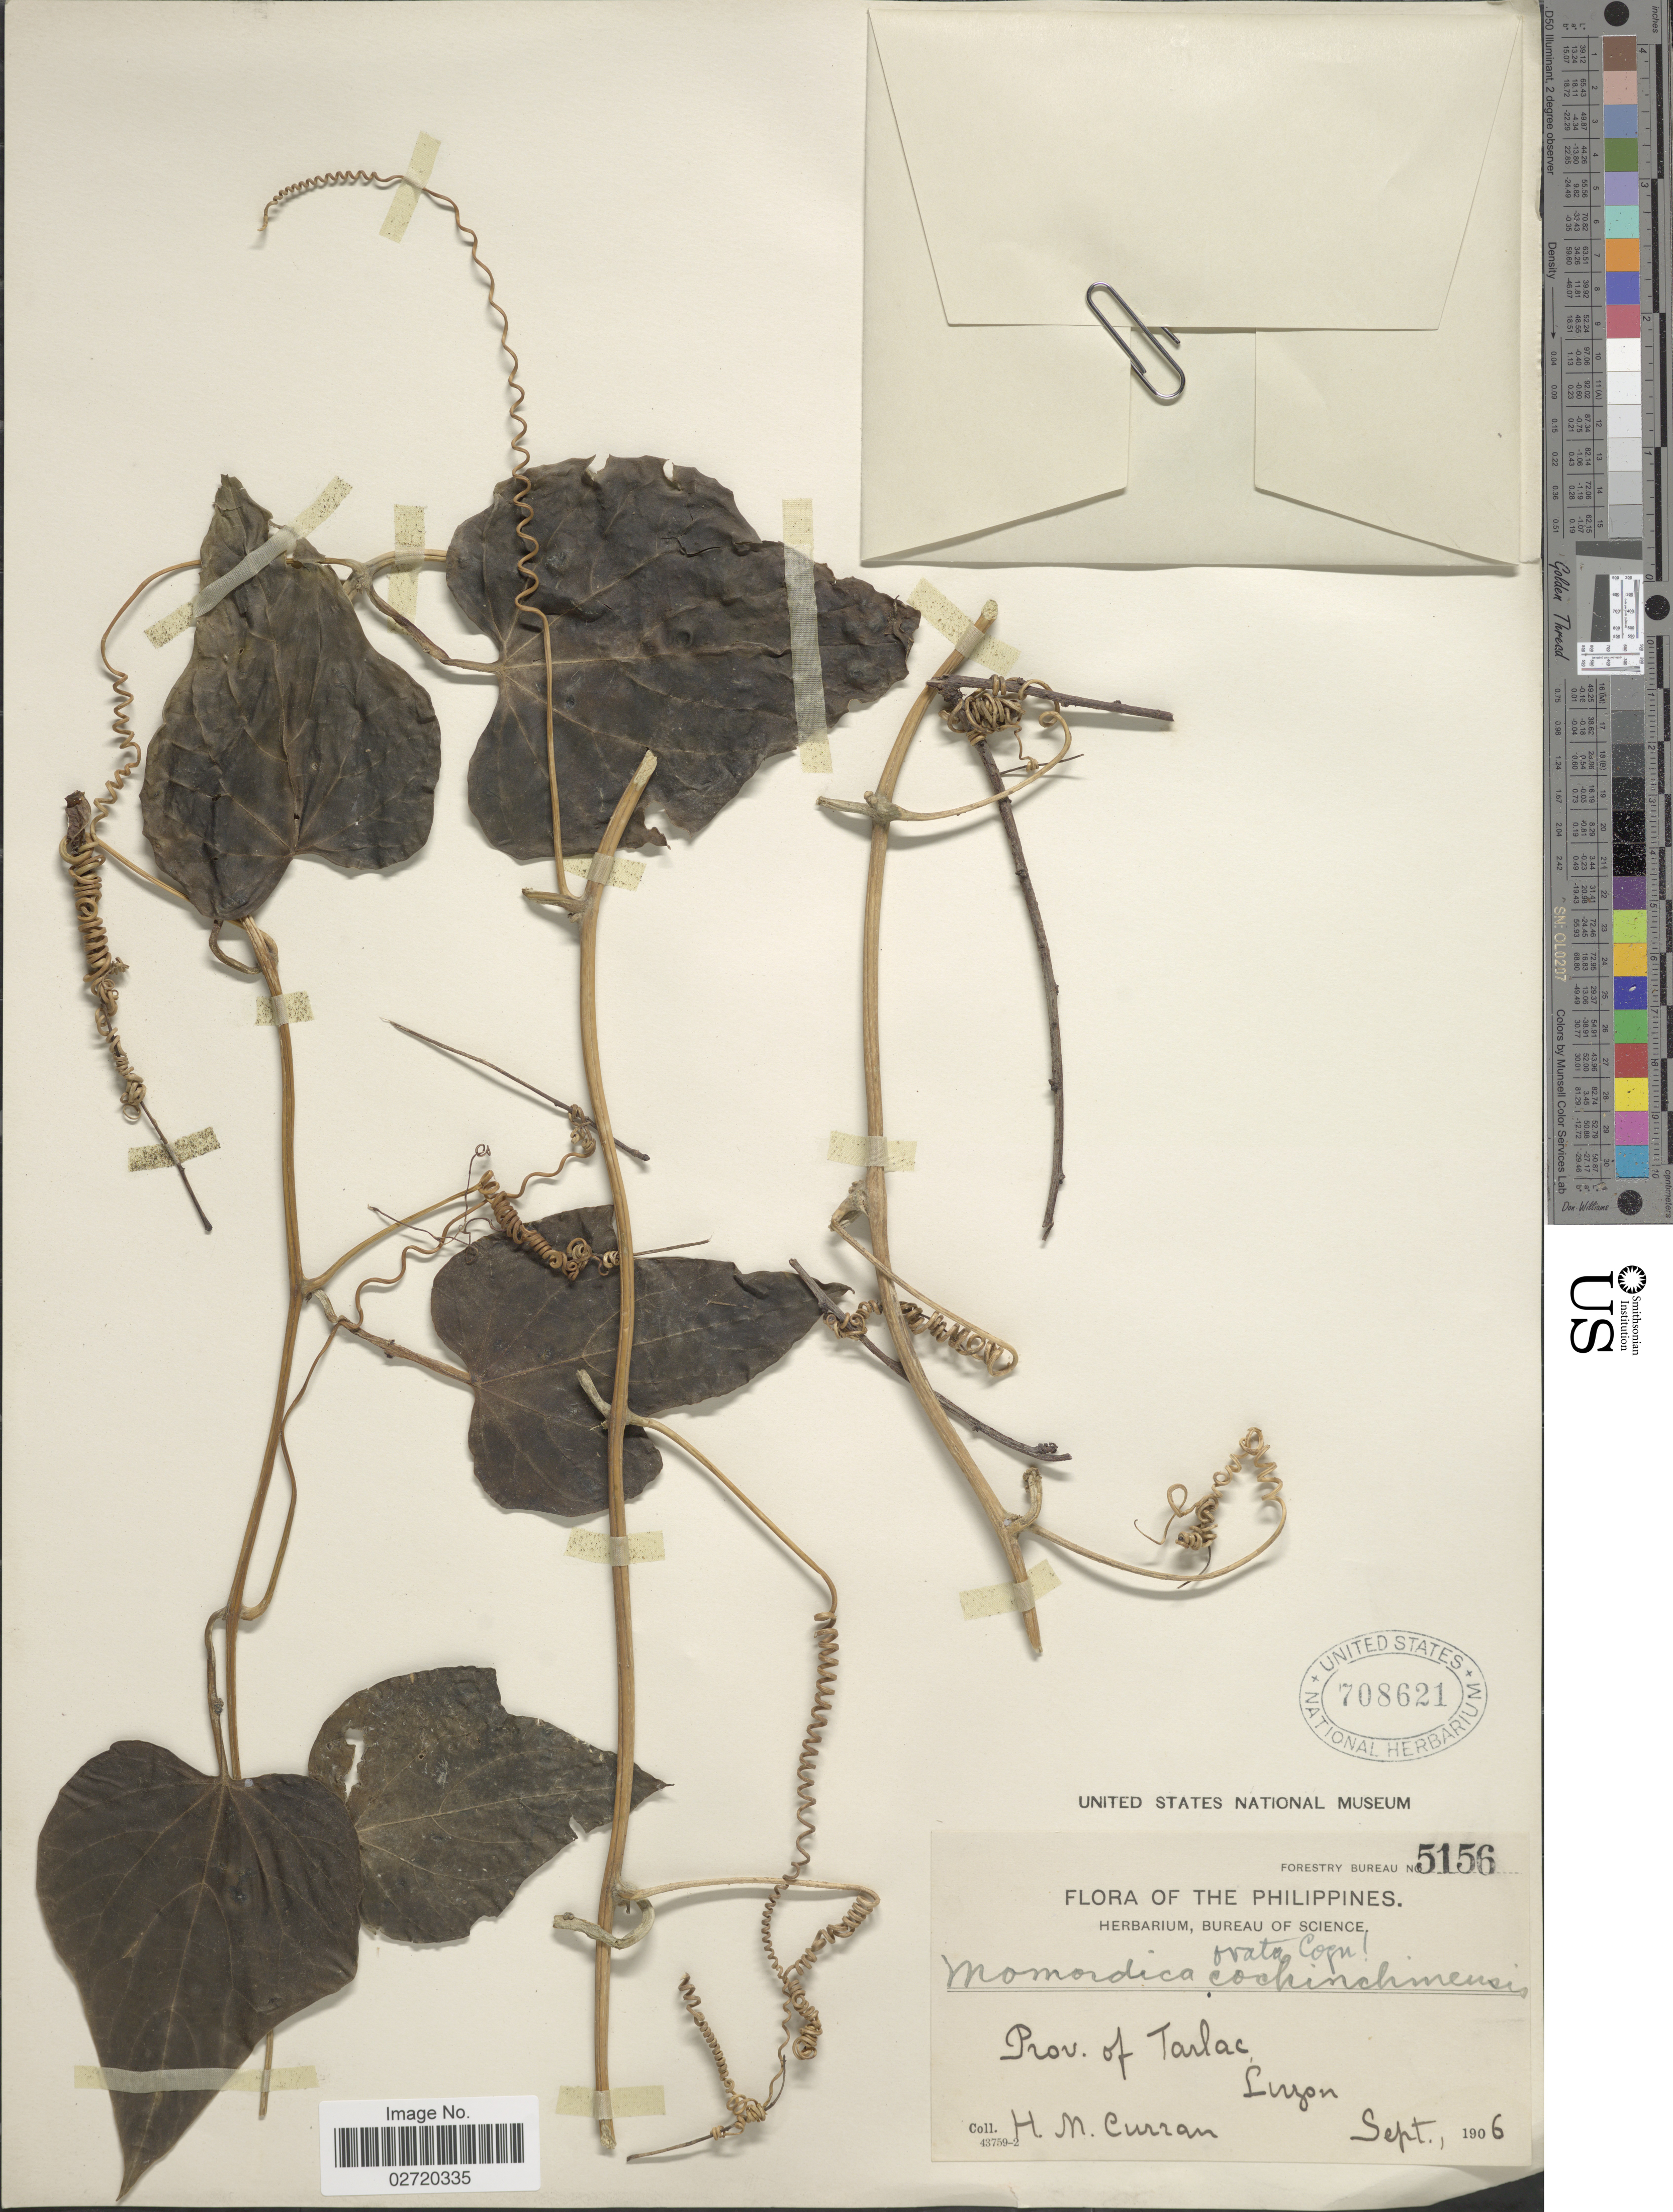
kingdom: Plantae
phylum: Tracheophyta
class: Magnoliopsida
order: Cucurbitales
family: Cucurbitaceae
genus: Momordica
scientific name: Momordica ovata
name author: Cogn.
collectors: H. M. Curran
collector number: Forestry Bureau 5156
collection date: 1906-09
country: Philippines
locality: Prov. of Tarlac, Luzon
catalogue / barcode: US 708621